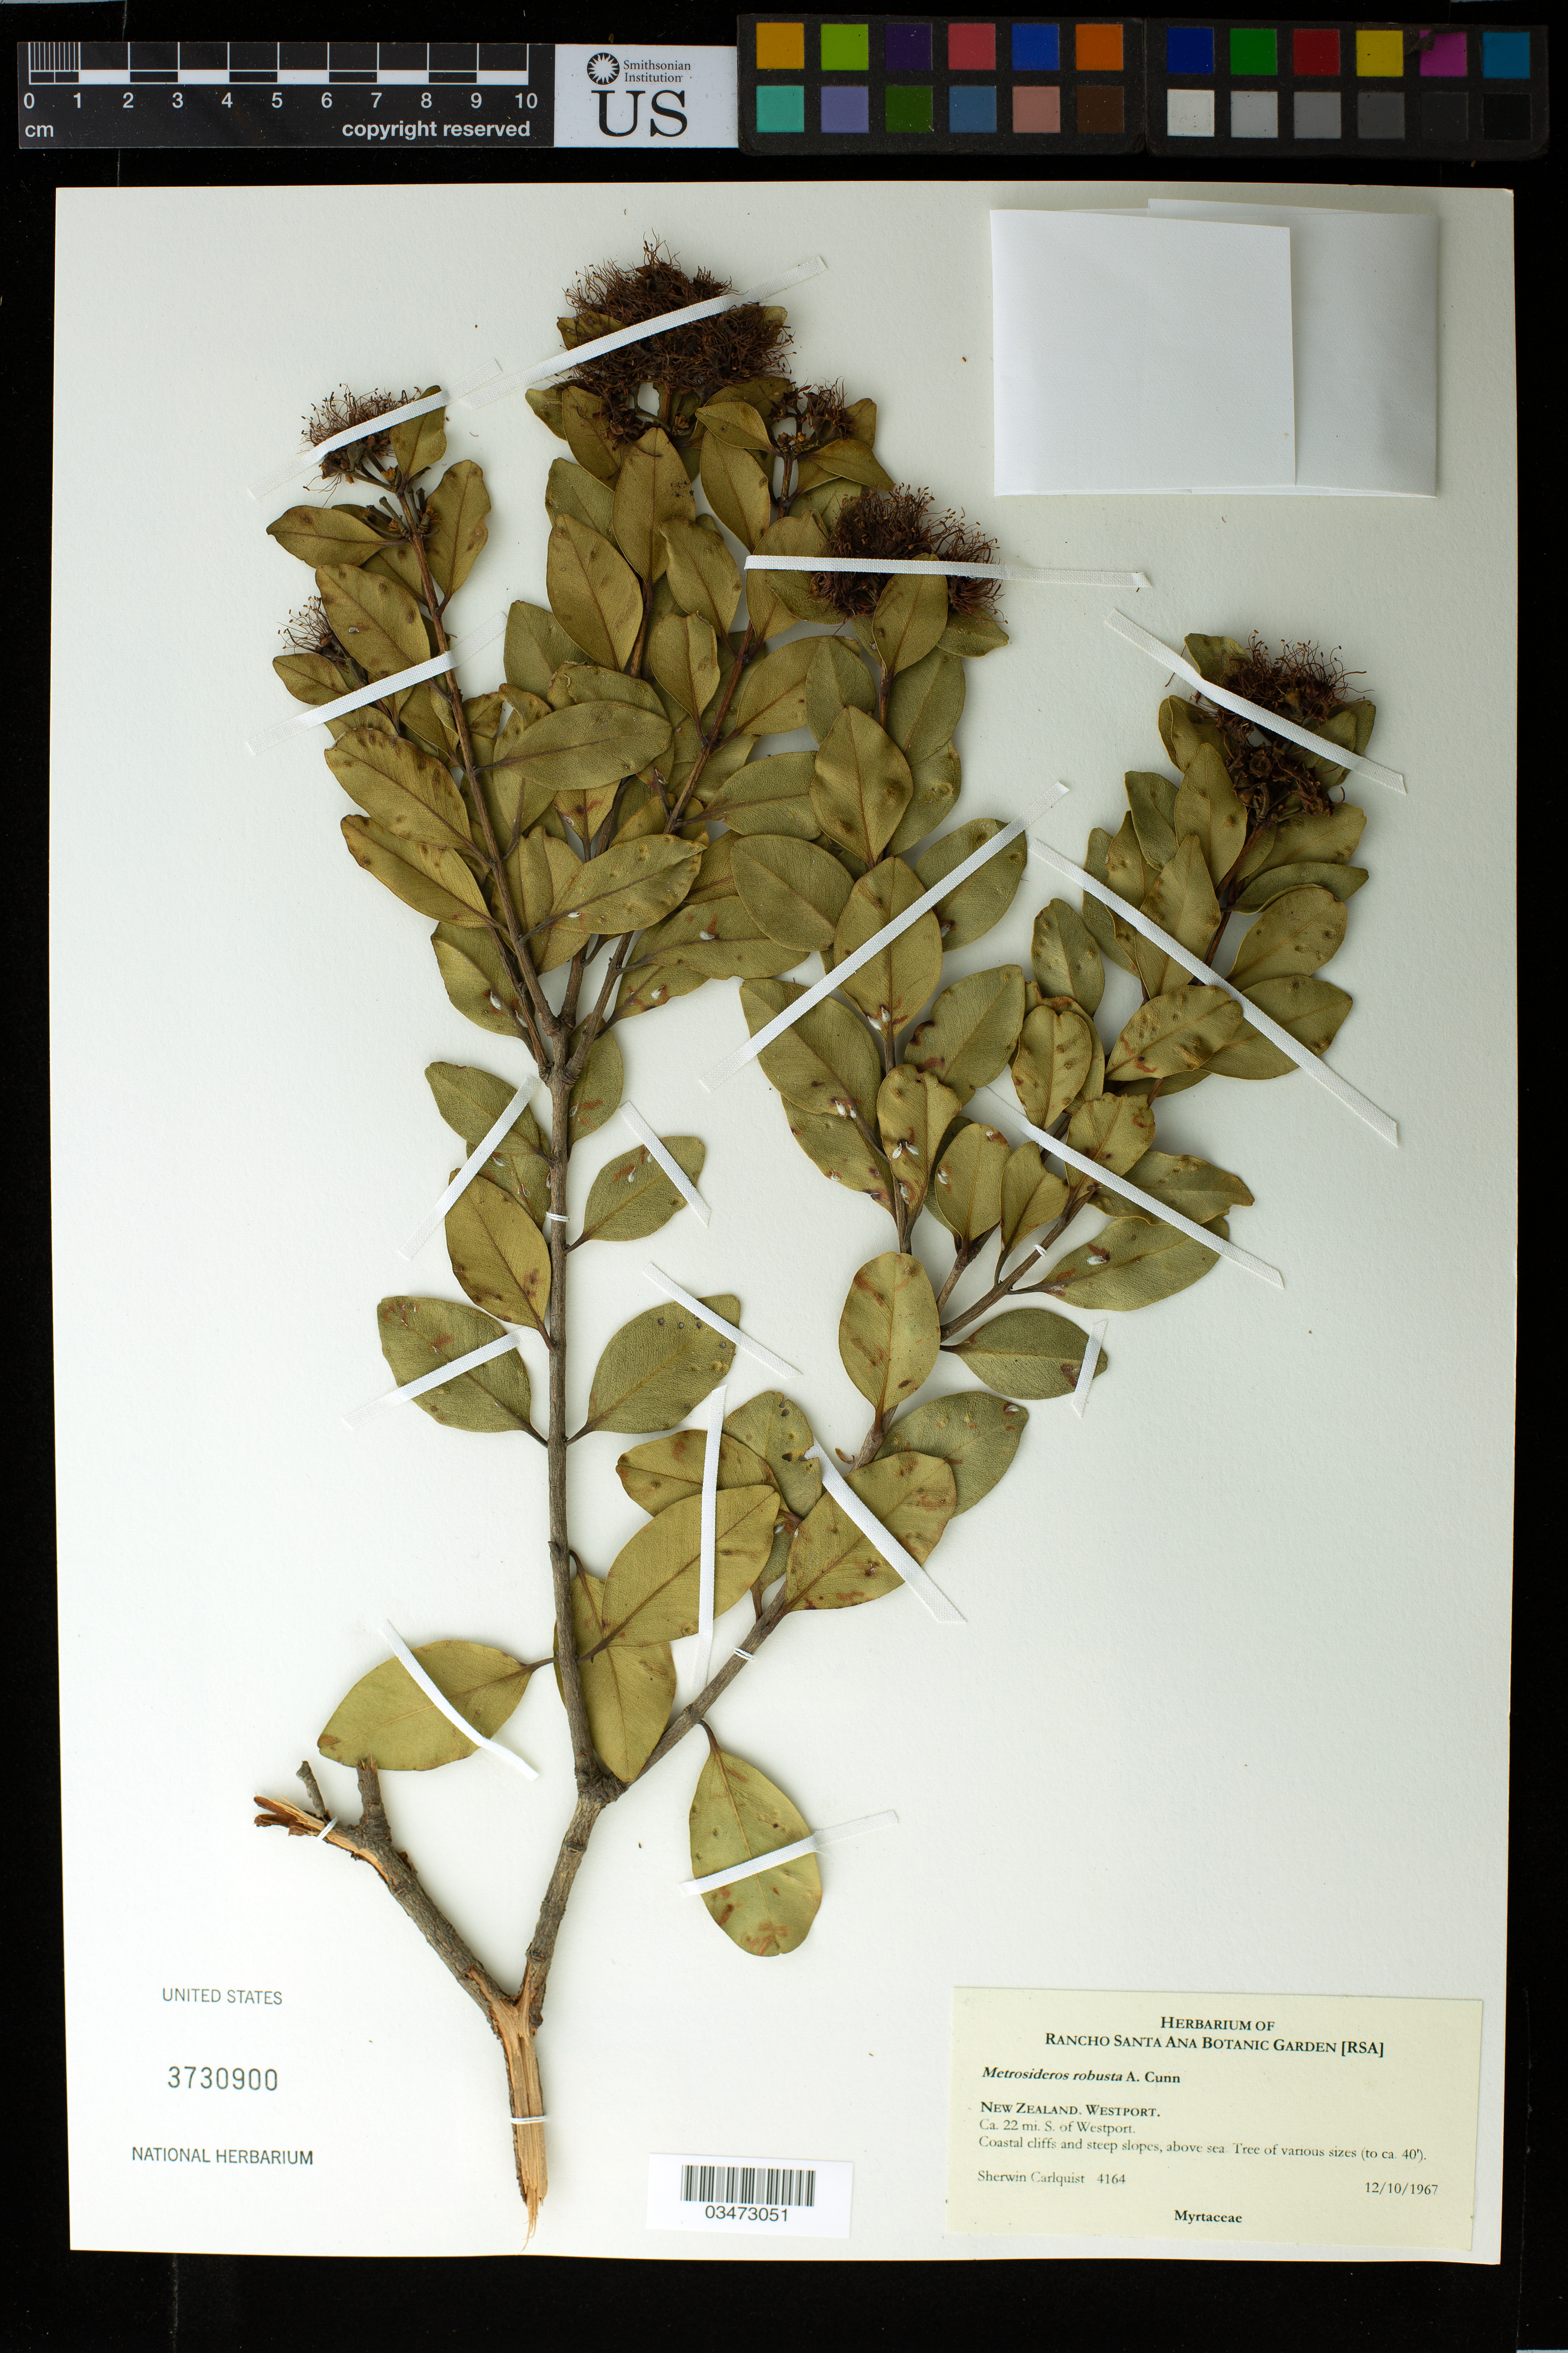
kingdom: Plantae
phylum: Tracheophyta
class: Magnoliopsida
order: Myrtales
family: Myrtaceae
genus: Metrosideros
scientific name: Metrosideros robusta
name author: A. Cunn.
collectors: S. Carlquist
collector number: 4164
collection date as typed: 12/10/1967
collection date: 1967-12-10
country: New Zealand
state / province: West Coast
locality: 22 mi S of Westport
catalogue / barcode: US 3730900